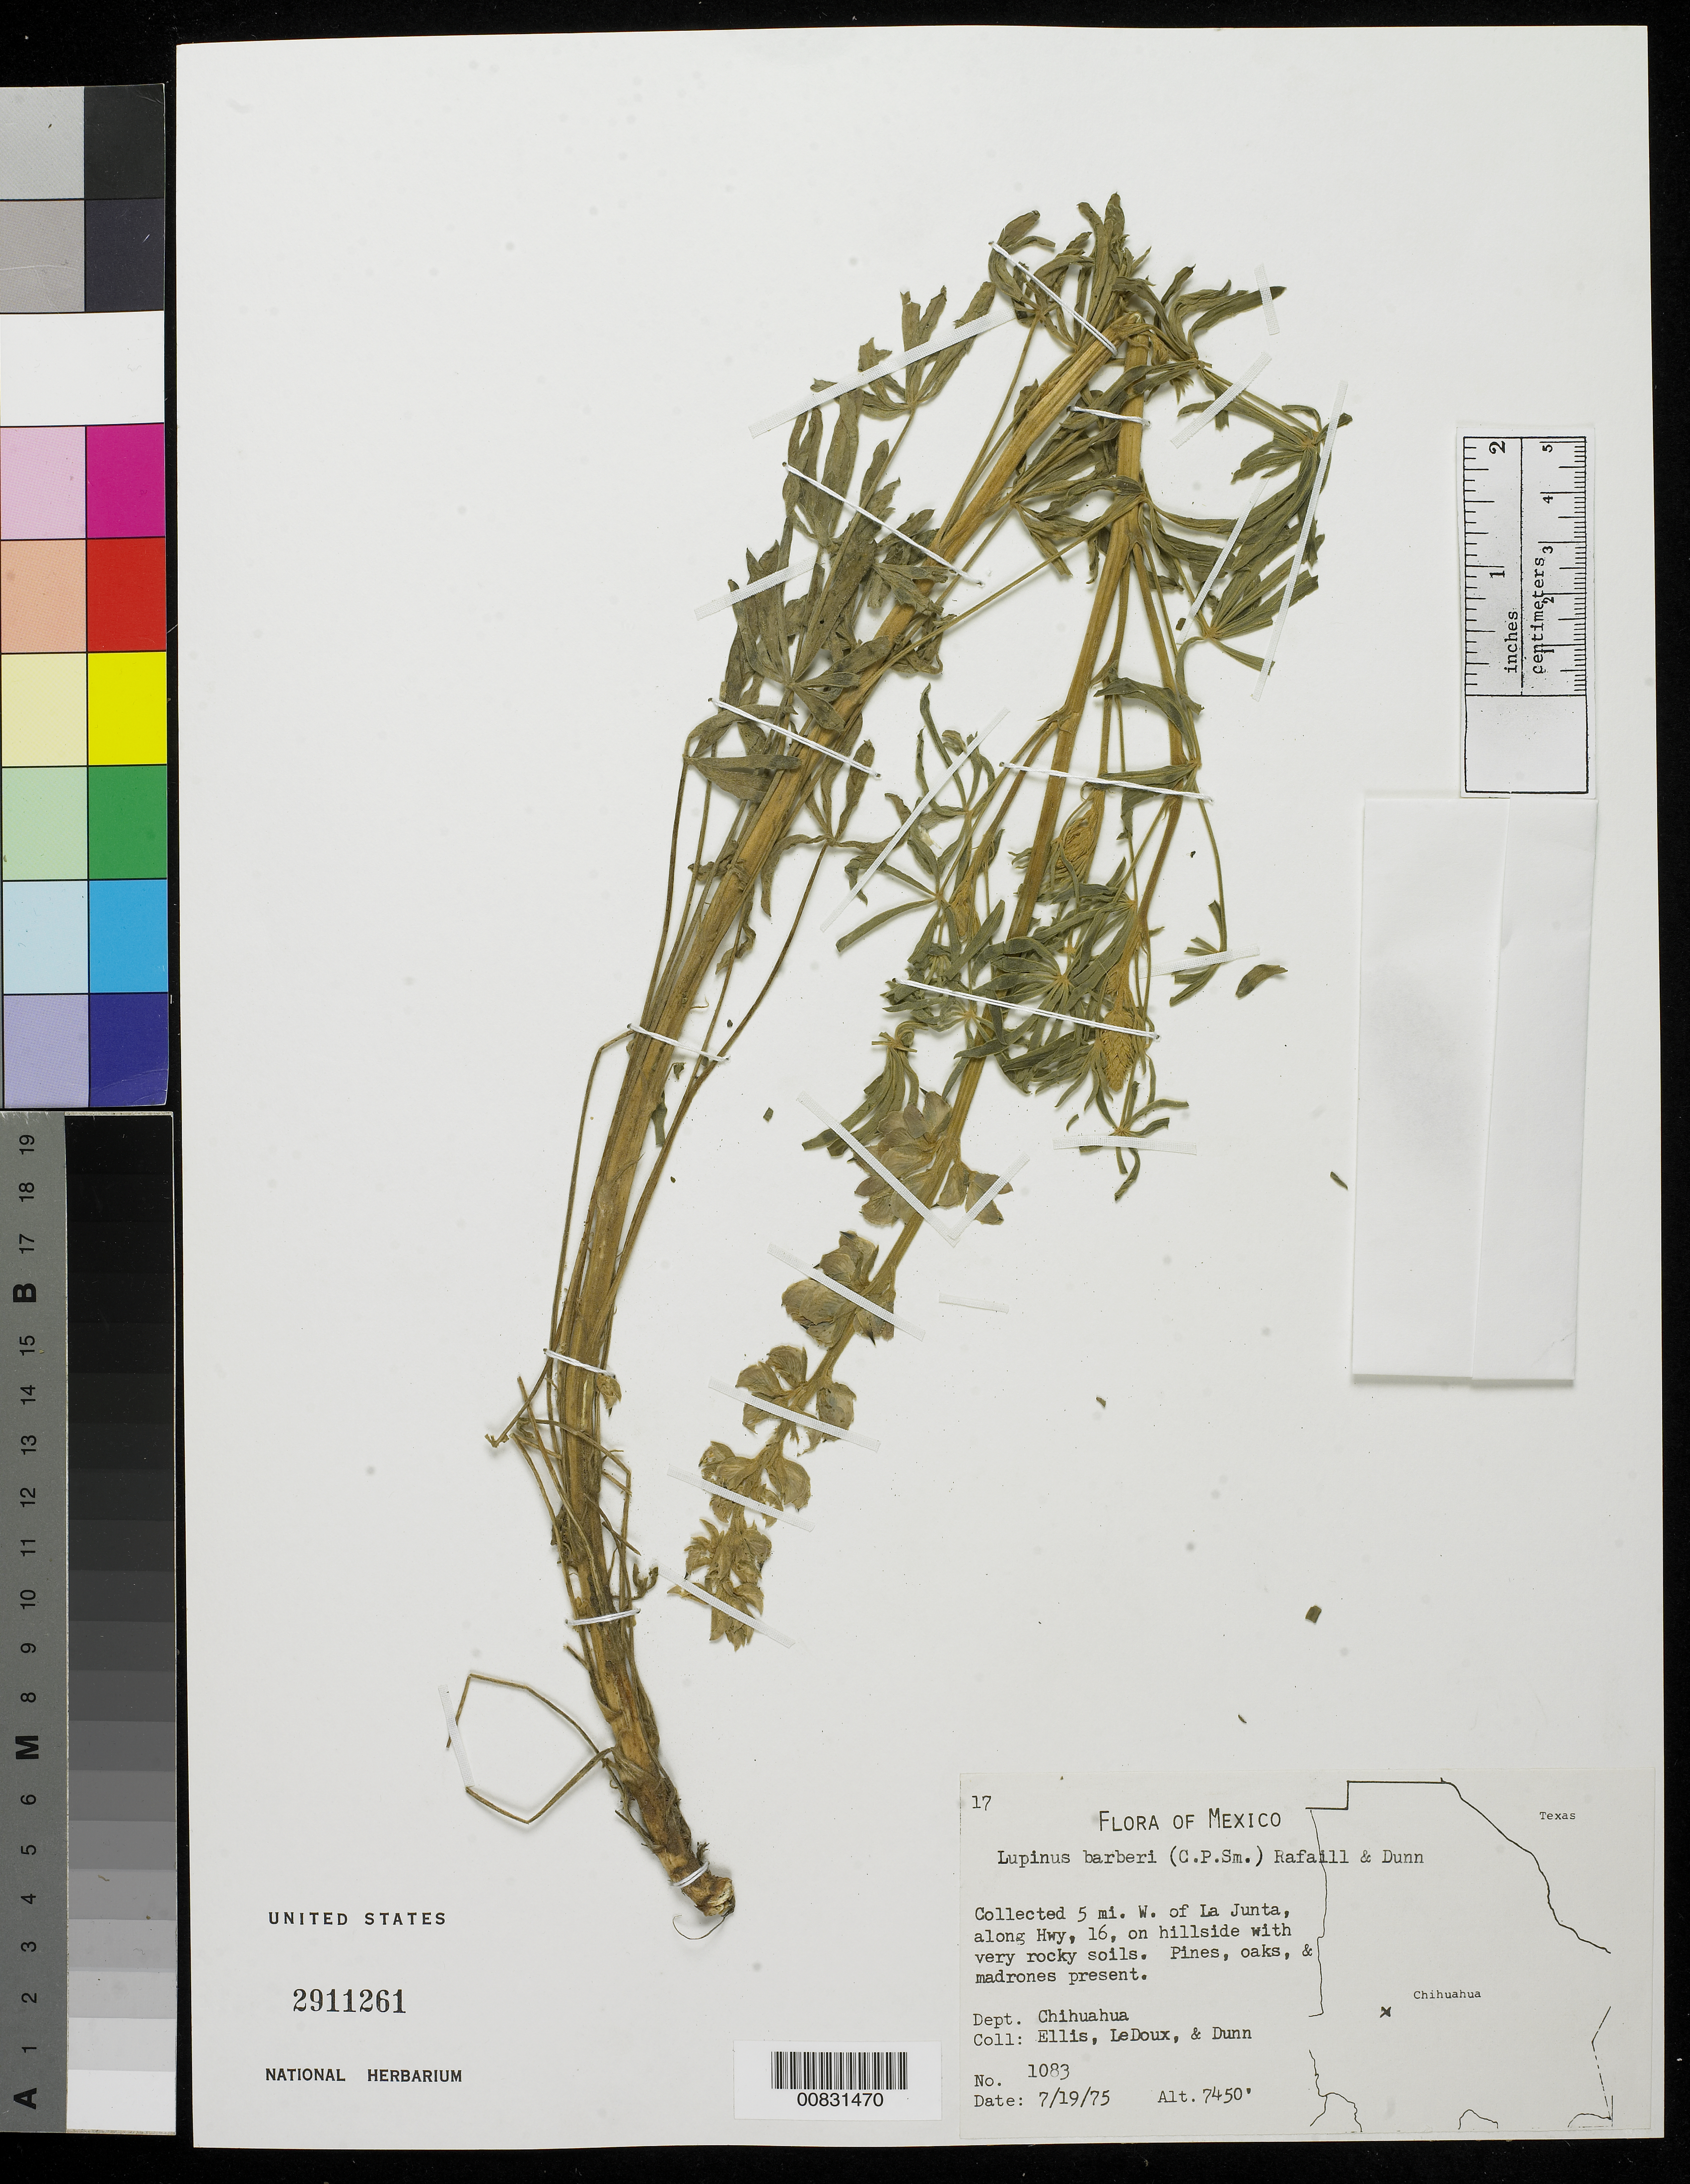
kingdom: Plantae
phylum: Tracheophyta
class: Magnoliopsida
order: Fabales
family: Fabaceae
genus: Lupinus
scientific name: Lupinus barberi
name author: (C.P. Sm.) Rafaill & D.B. Dunn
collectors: -. Ellis, -. Ledoux & -- Dunn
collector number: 1083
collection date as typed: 19 Jul 1975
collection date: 1975-07-19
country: Mexico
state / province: Chihuahua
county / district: Chihuahua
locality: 5 mi. W of La Junta along Hwy. 16, on hillside.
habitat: Hillside with very rocky soils. Pines, oaks and madrones present.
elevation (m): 2271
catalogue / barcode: US 2911261